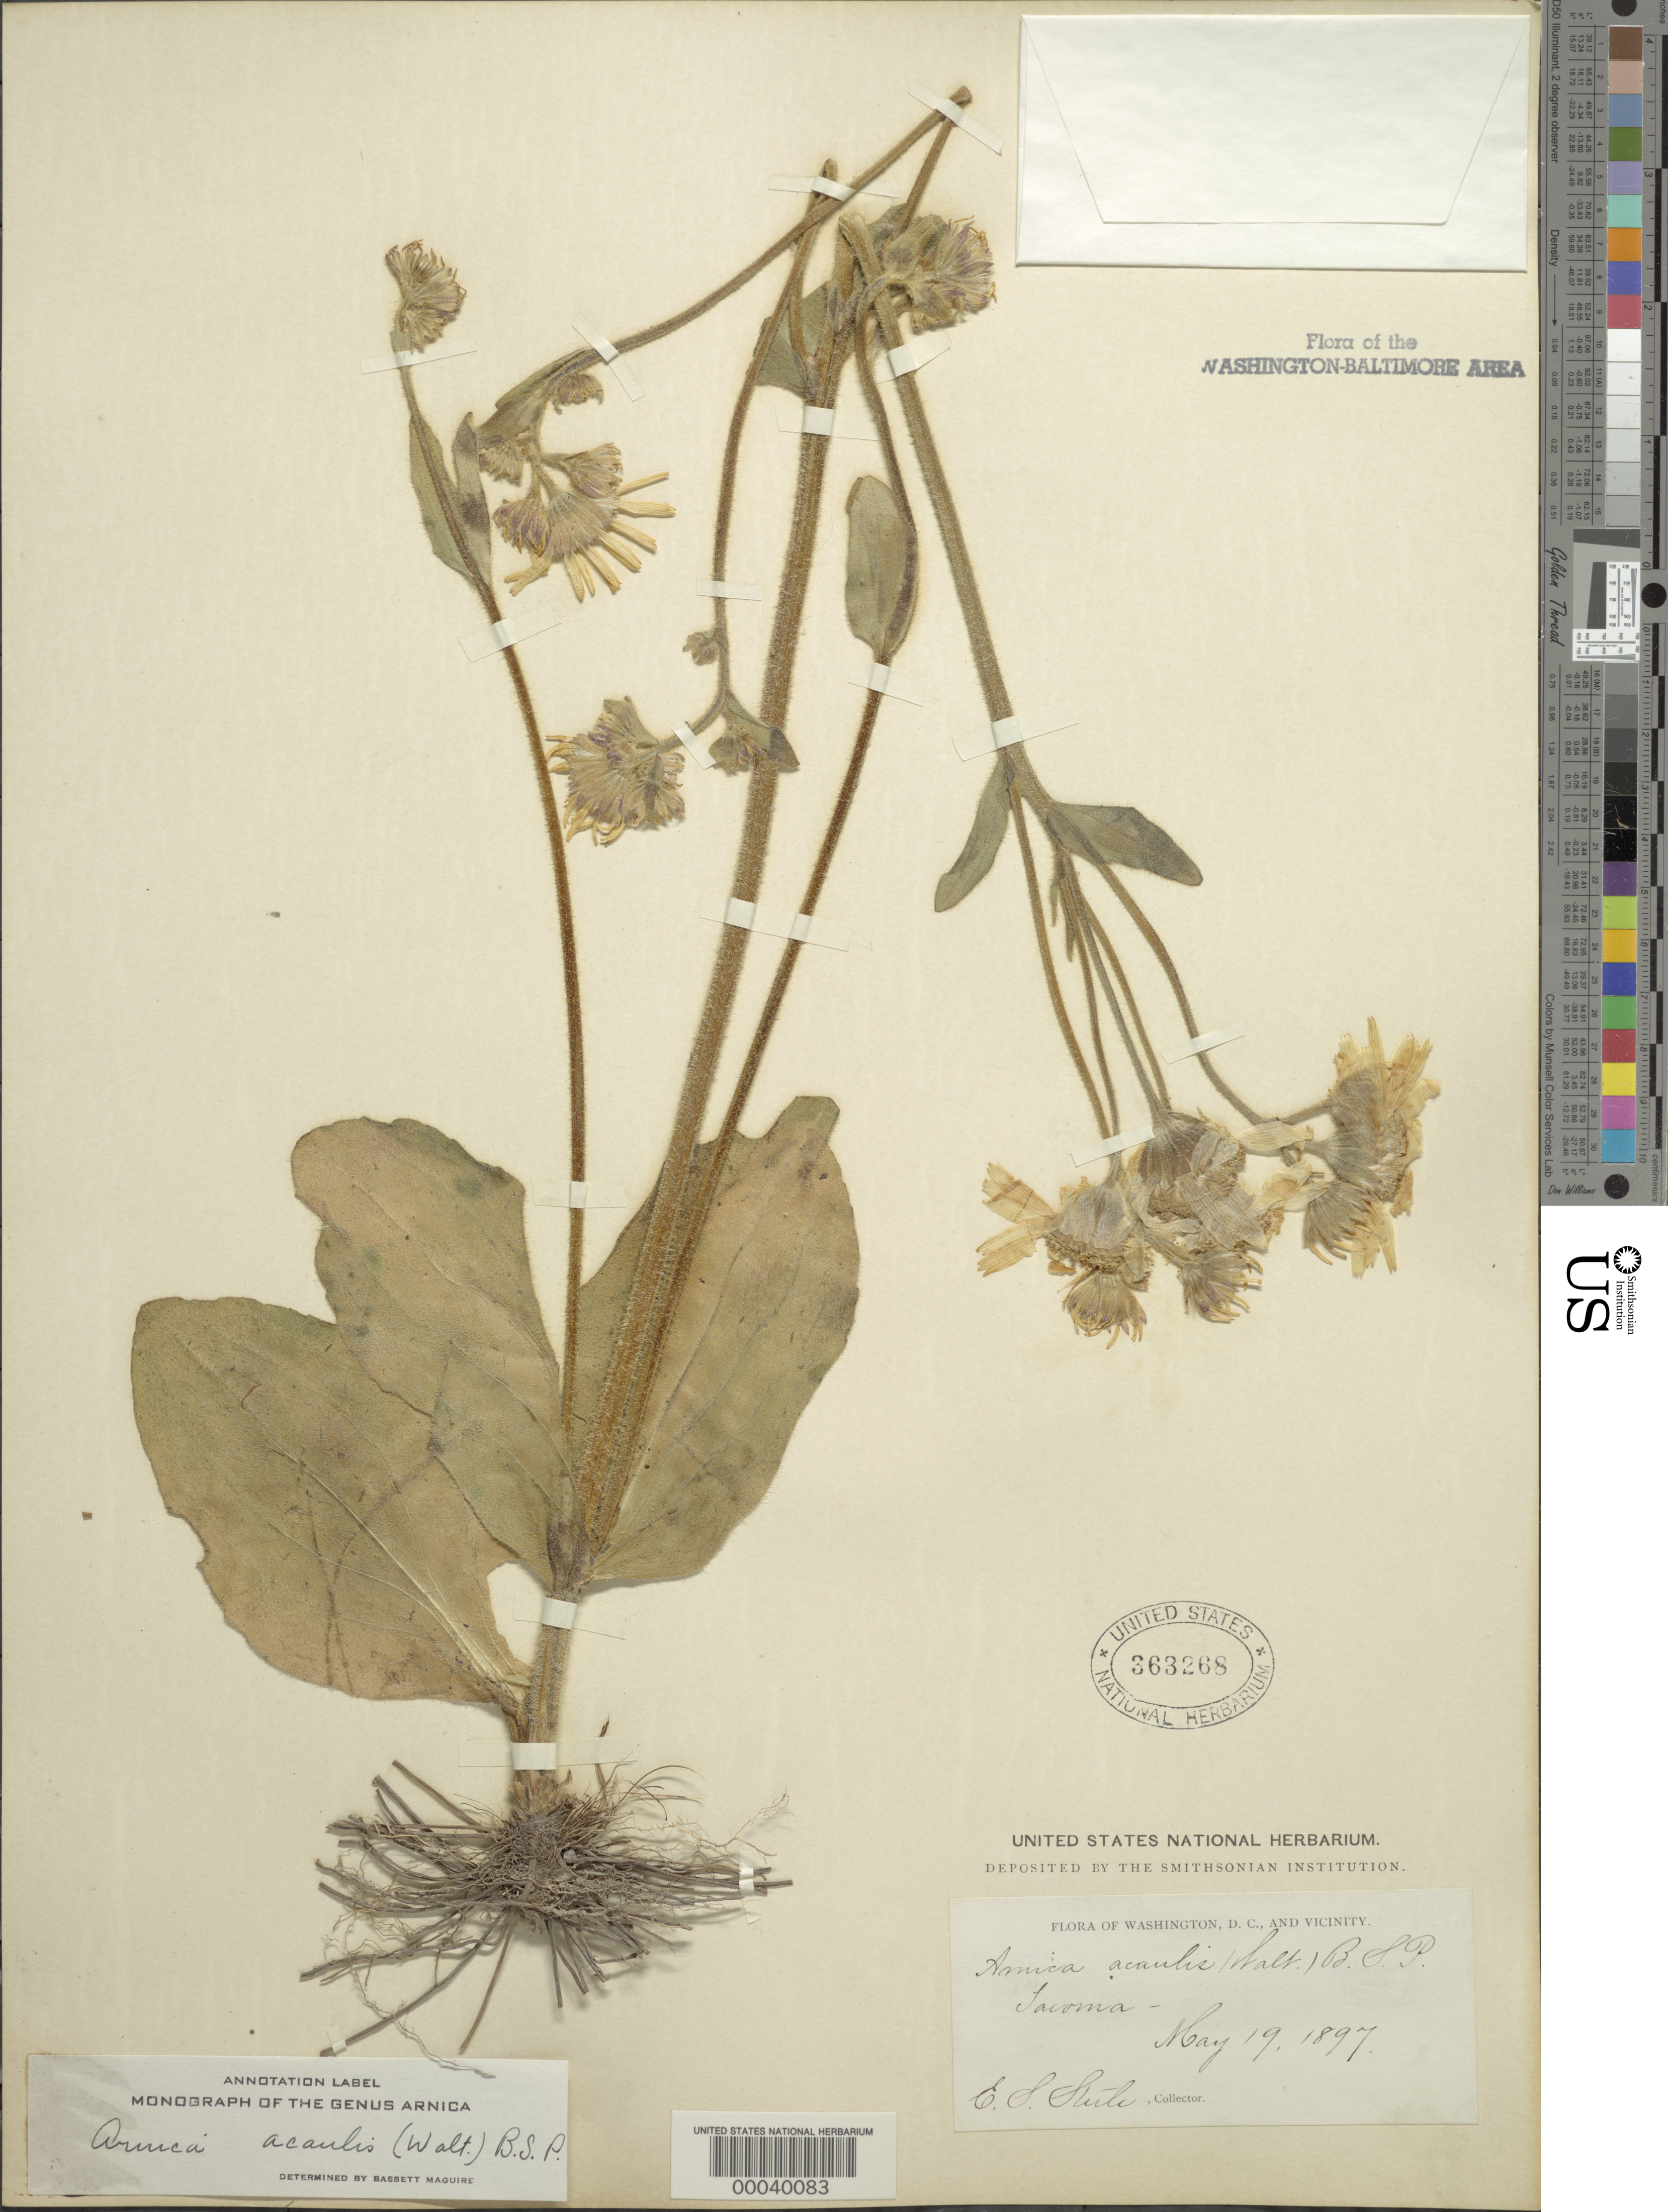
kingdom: Plantae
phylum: Tracheophyta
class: Magnoliopsida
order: Asterales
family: Asteraceae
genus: Arnica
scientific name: Arnica acaulis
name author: (Walter) Britton, Stearns & Poggenb.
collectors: E. Steele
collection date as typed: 19 May 1897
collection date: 1897-05-19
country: United States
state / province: Maryland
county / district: Montgomery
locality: Takoma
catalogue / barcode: US 363268